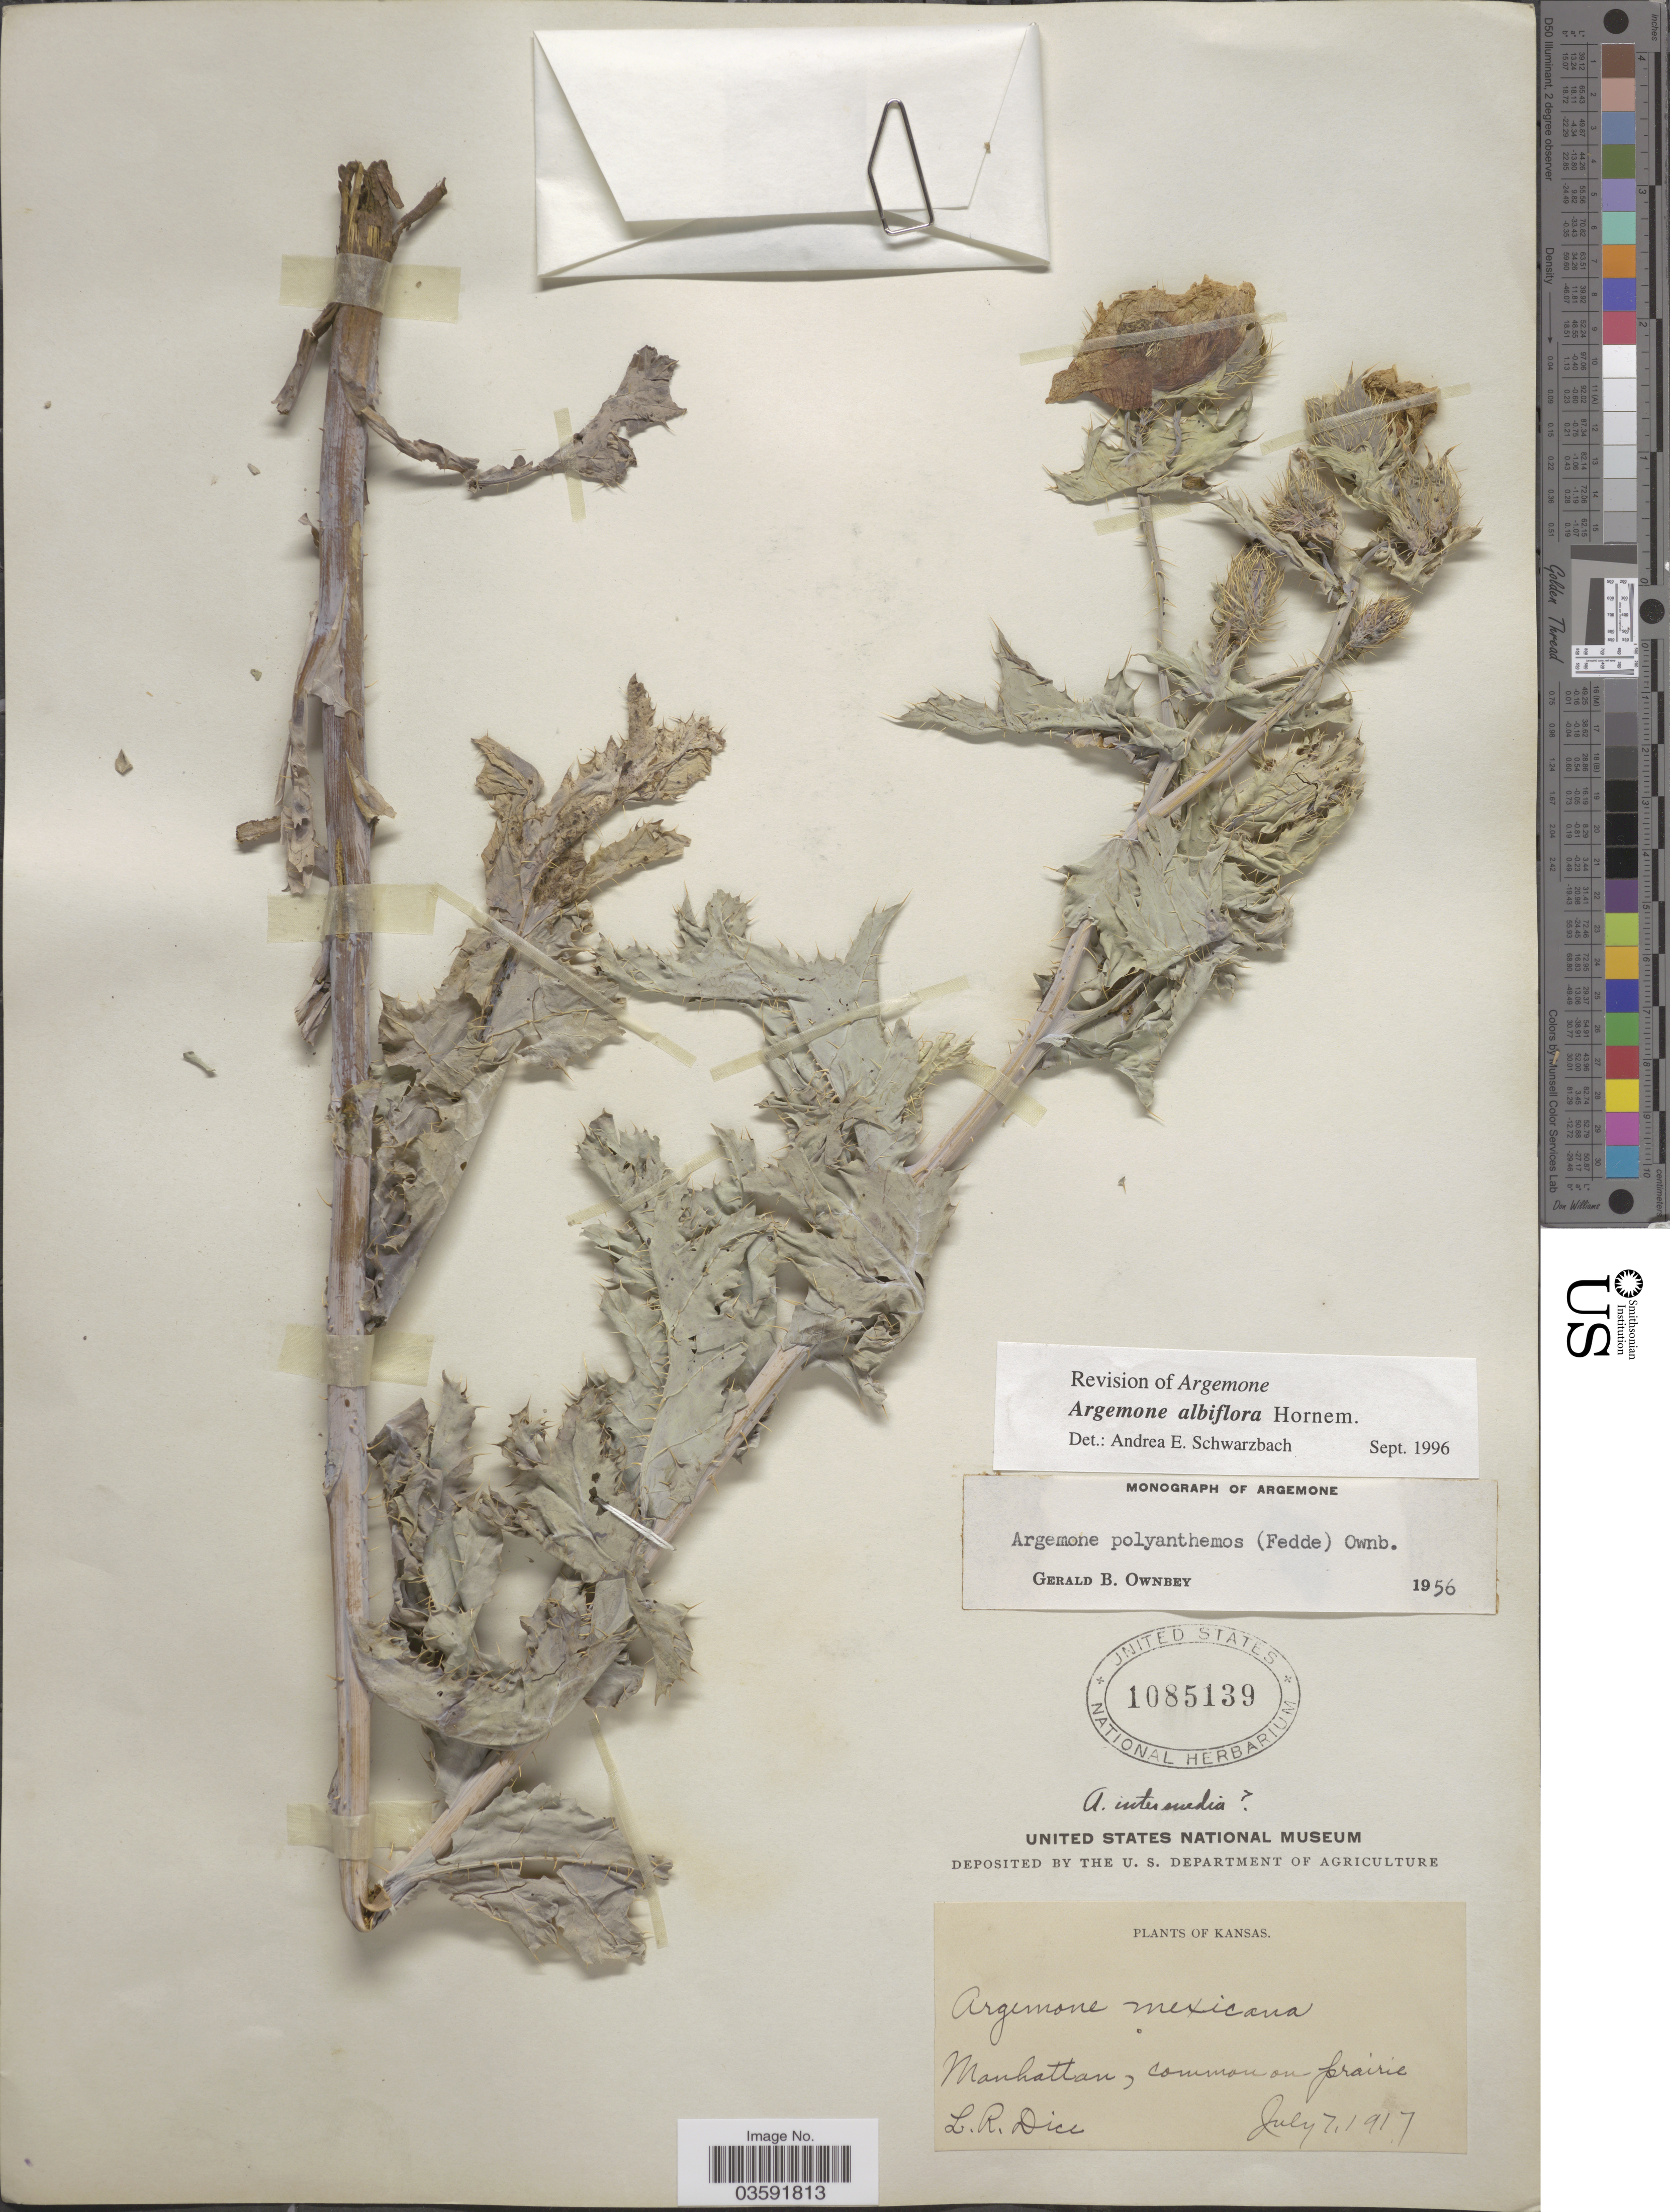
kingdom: Plantae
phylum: Tracheophyta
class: Magnoliopsida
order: Ranunculales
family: Papaveraceae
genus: Argemone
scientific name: Argemone albiflora subsp. albiflora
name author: Hornem.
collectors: L. Dice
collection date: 1917-07-07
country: United States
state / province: Kansas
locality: Manhattan.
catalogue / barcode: US 1085139